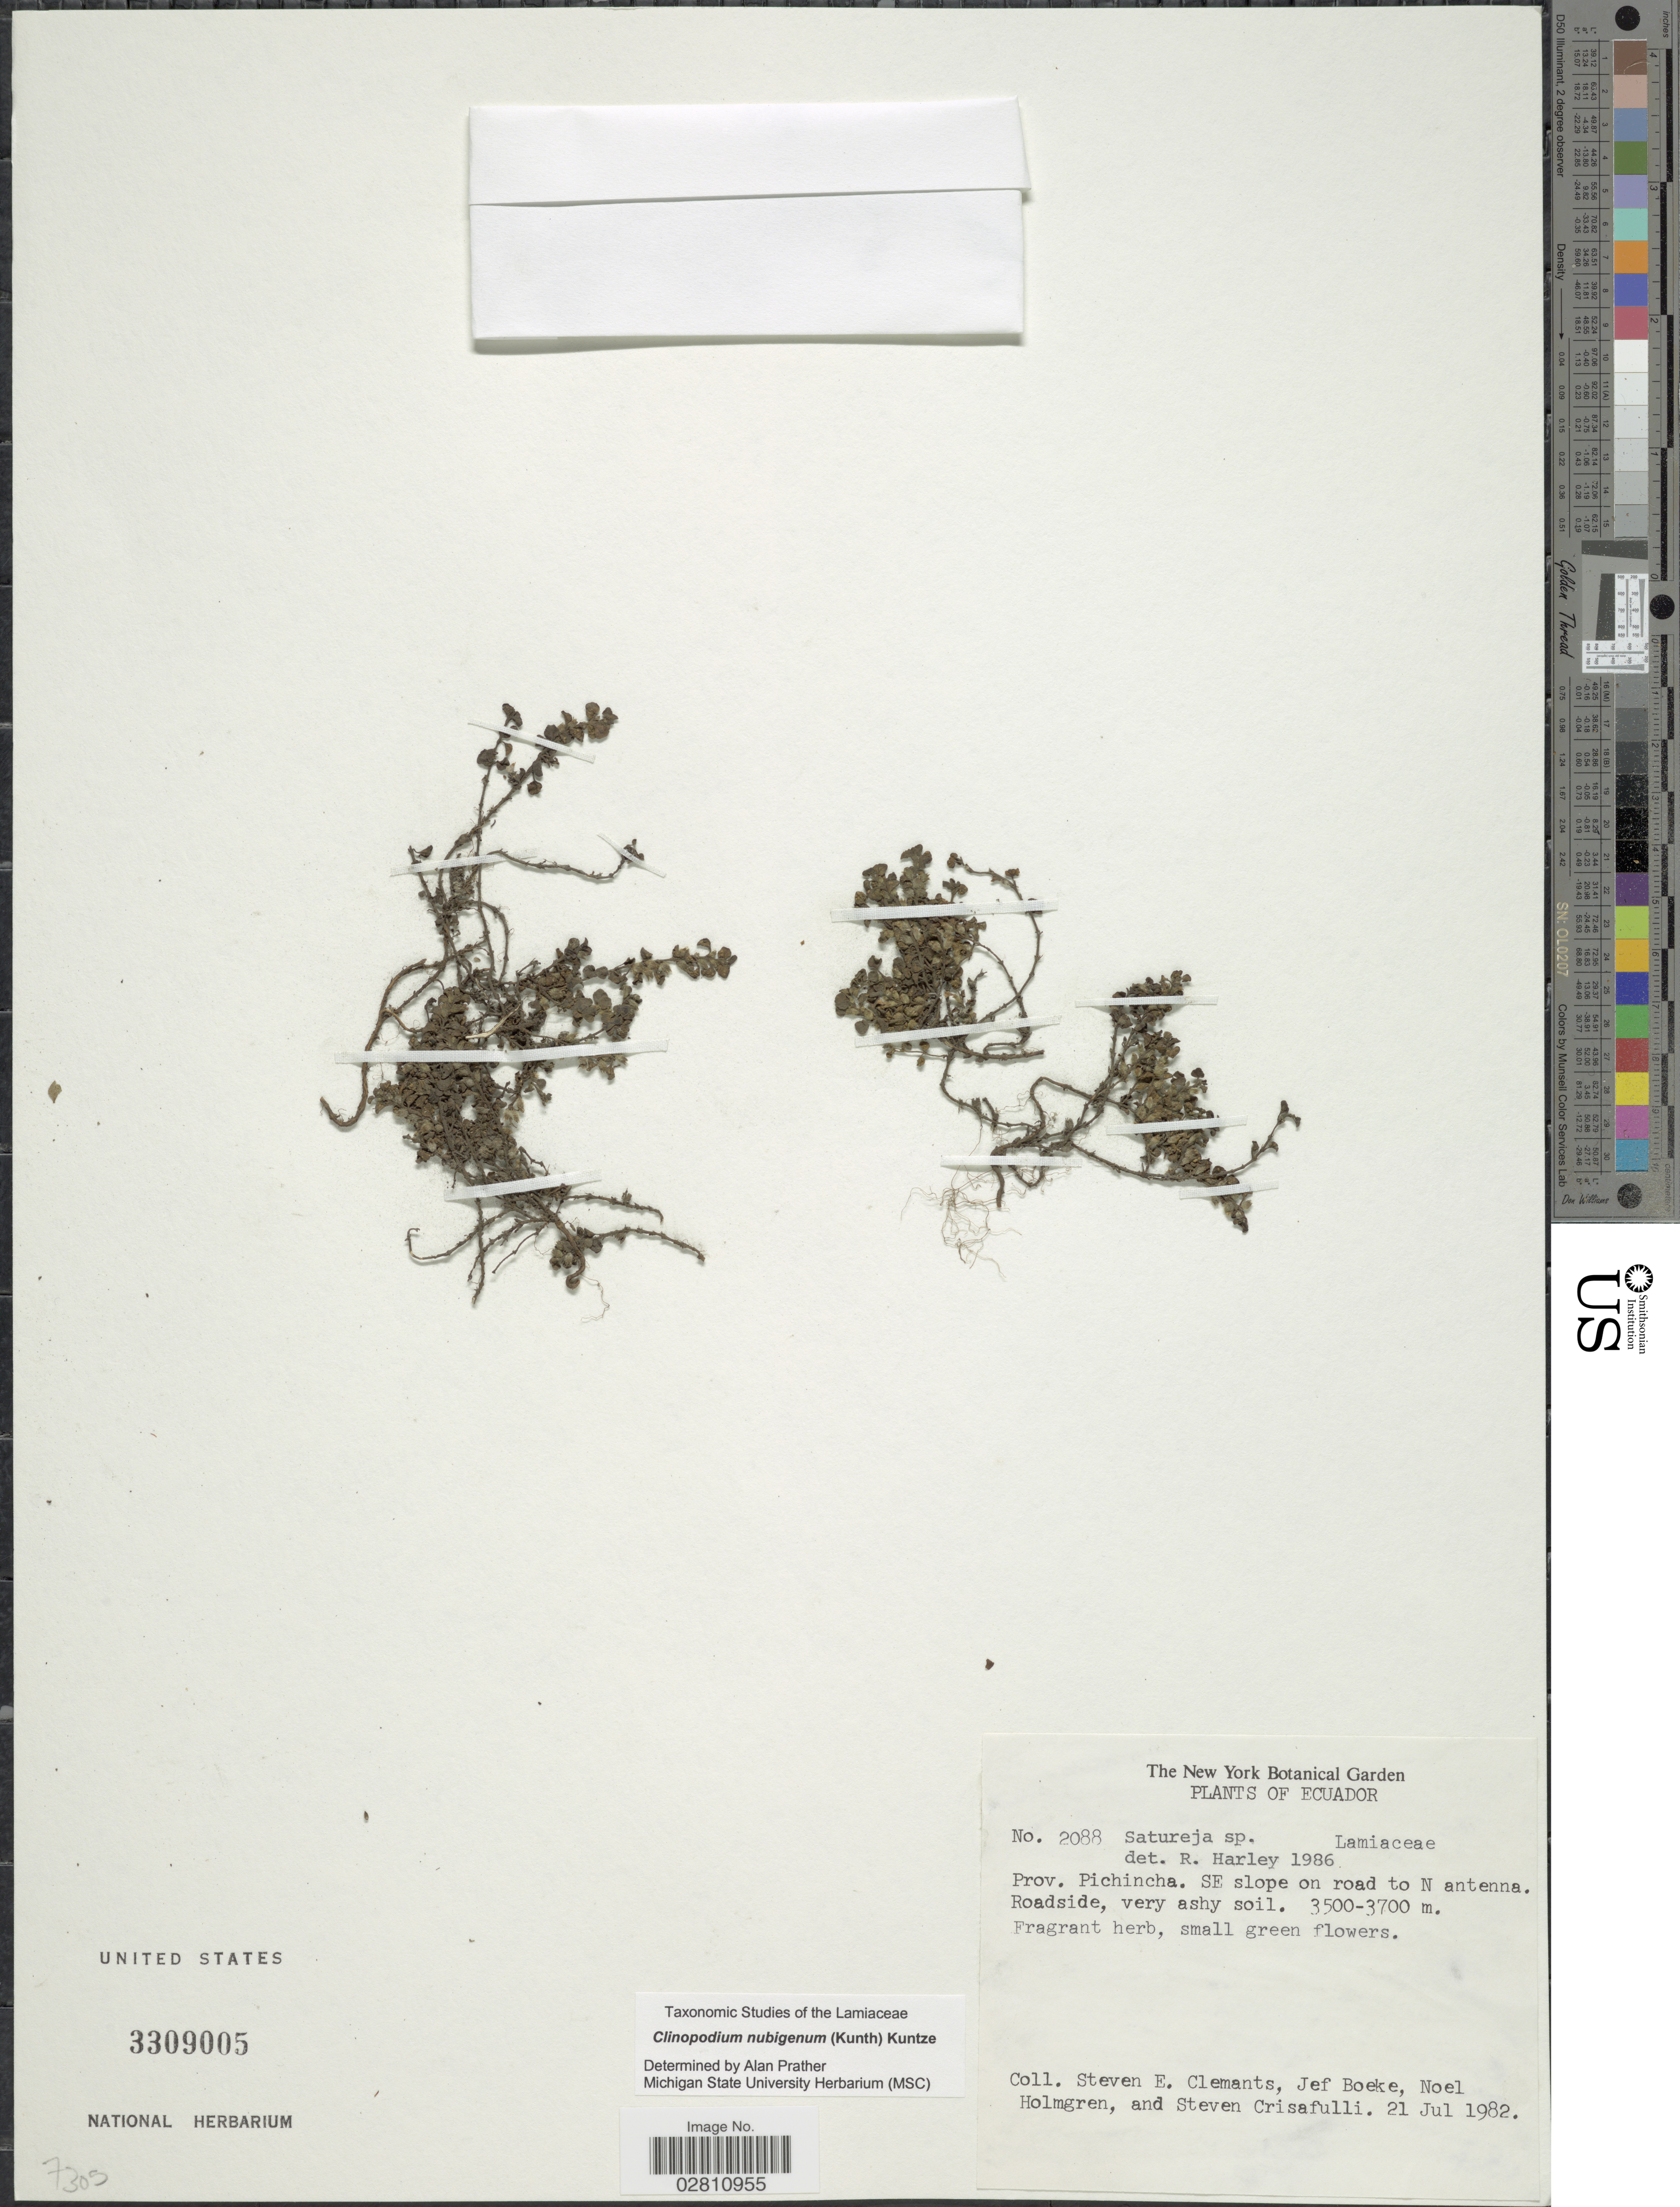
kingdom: Plantae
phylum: Tracheophyta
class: Magnoliopsida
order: Lamiales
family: Lamiaceae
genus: Clinopodium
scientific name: Clinopodium nubigenum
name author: (Kunth) Kuntze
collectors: S. Clemants, J. Boeke, N. H. Holmgren & S. Crisafulli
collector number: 2088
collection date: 1982-07-21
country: Ecuador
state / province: Pichincha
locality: Prov. Pichincha. SE slope on road to N antenna.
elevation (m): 3500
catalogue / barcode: US 3309005